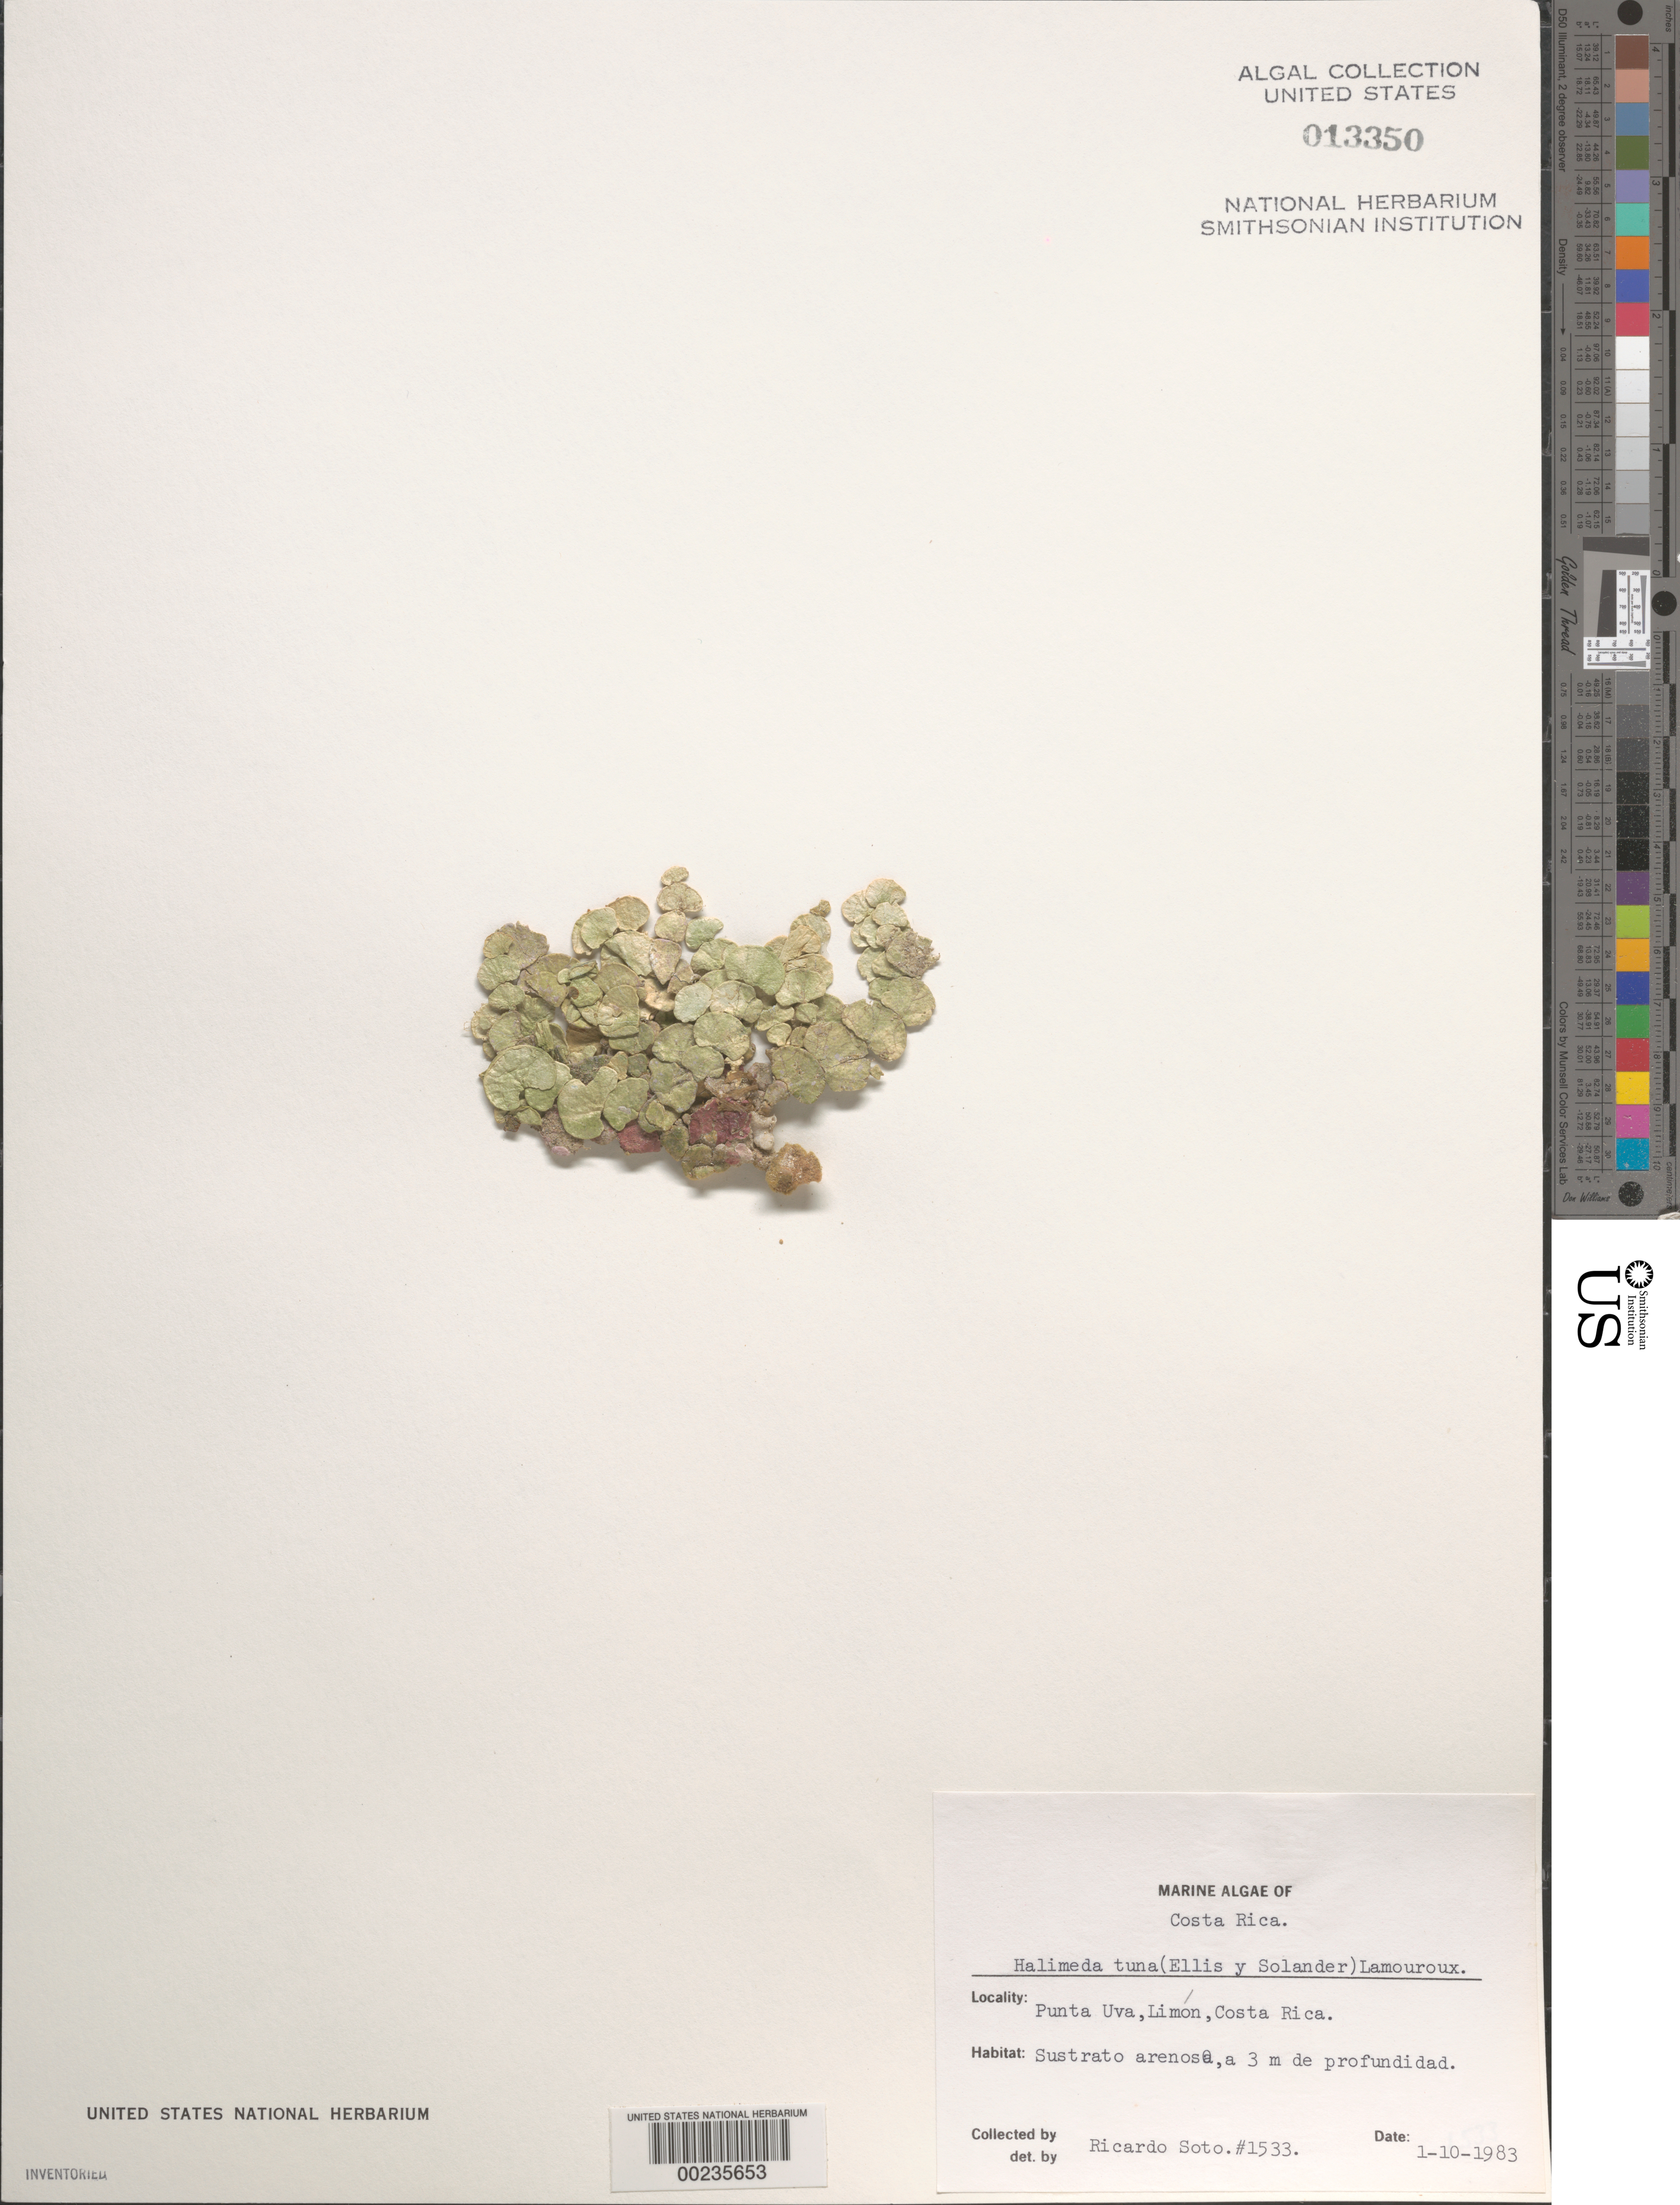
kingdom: Plantae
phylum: Chlorophyta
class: Ulvophyceae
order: Bryopsidales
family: Halimedaceae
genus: Halimeda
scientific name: Halimeda tuna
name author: (J. Ellis & Sol.) J.V.Lamouroux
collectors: R. Soto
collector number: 1533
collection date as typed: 01 Oct 1983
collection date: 1983-10-01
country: Costa Rica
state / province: Limón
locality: Punta uva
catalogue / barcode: US 13350